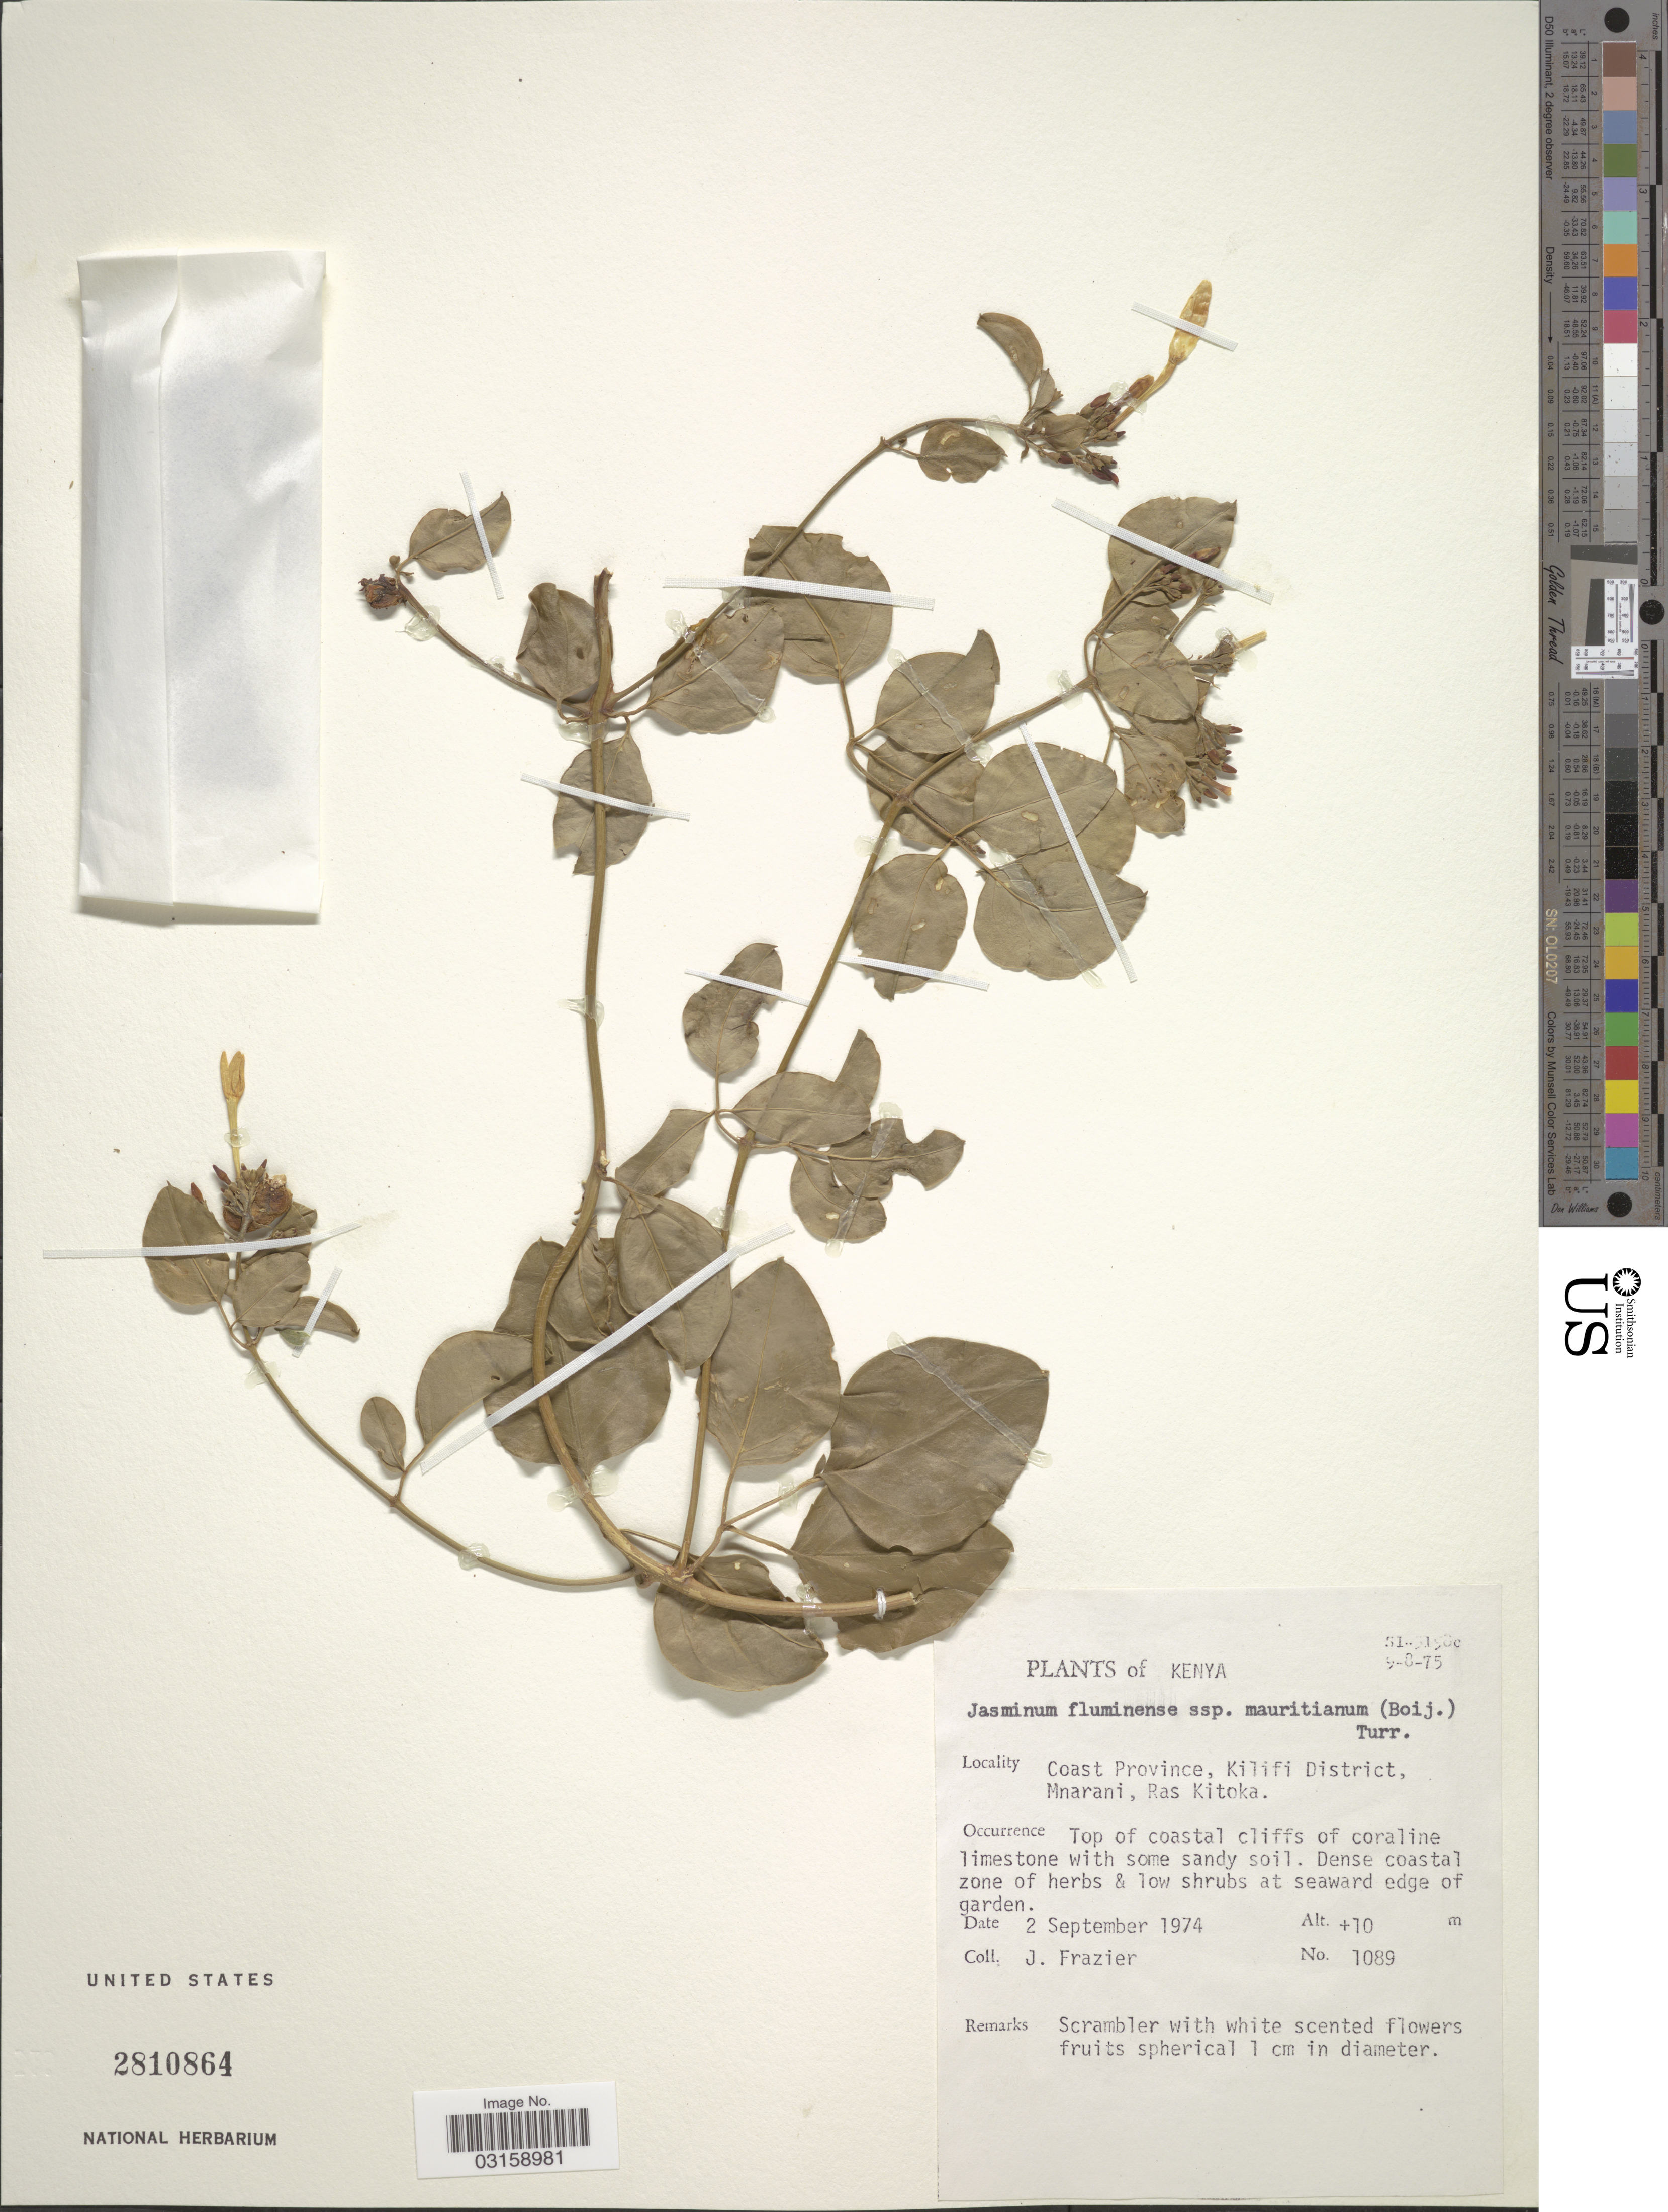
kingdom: Plantae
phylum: Tracheophyta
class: Magnoliopsida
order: Lamiales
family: Oleaceae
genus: Jasminum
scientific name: Jasminum fluminense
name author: Vell.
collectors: J. Frazier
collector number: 1089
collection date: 1974-09-02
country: Kenya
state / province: Kilifi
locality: Coast Province, Kilifi District, Mnarani, Ras Kitoka.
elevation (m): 10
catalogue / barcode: US 2810864